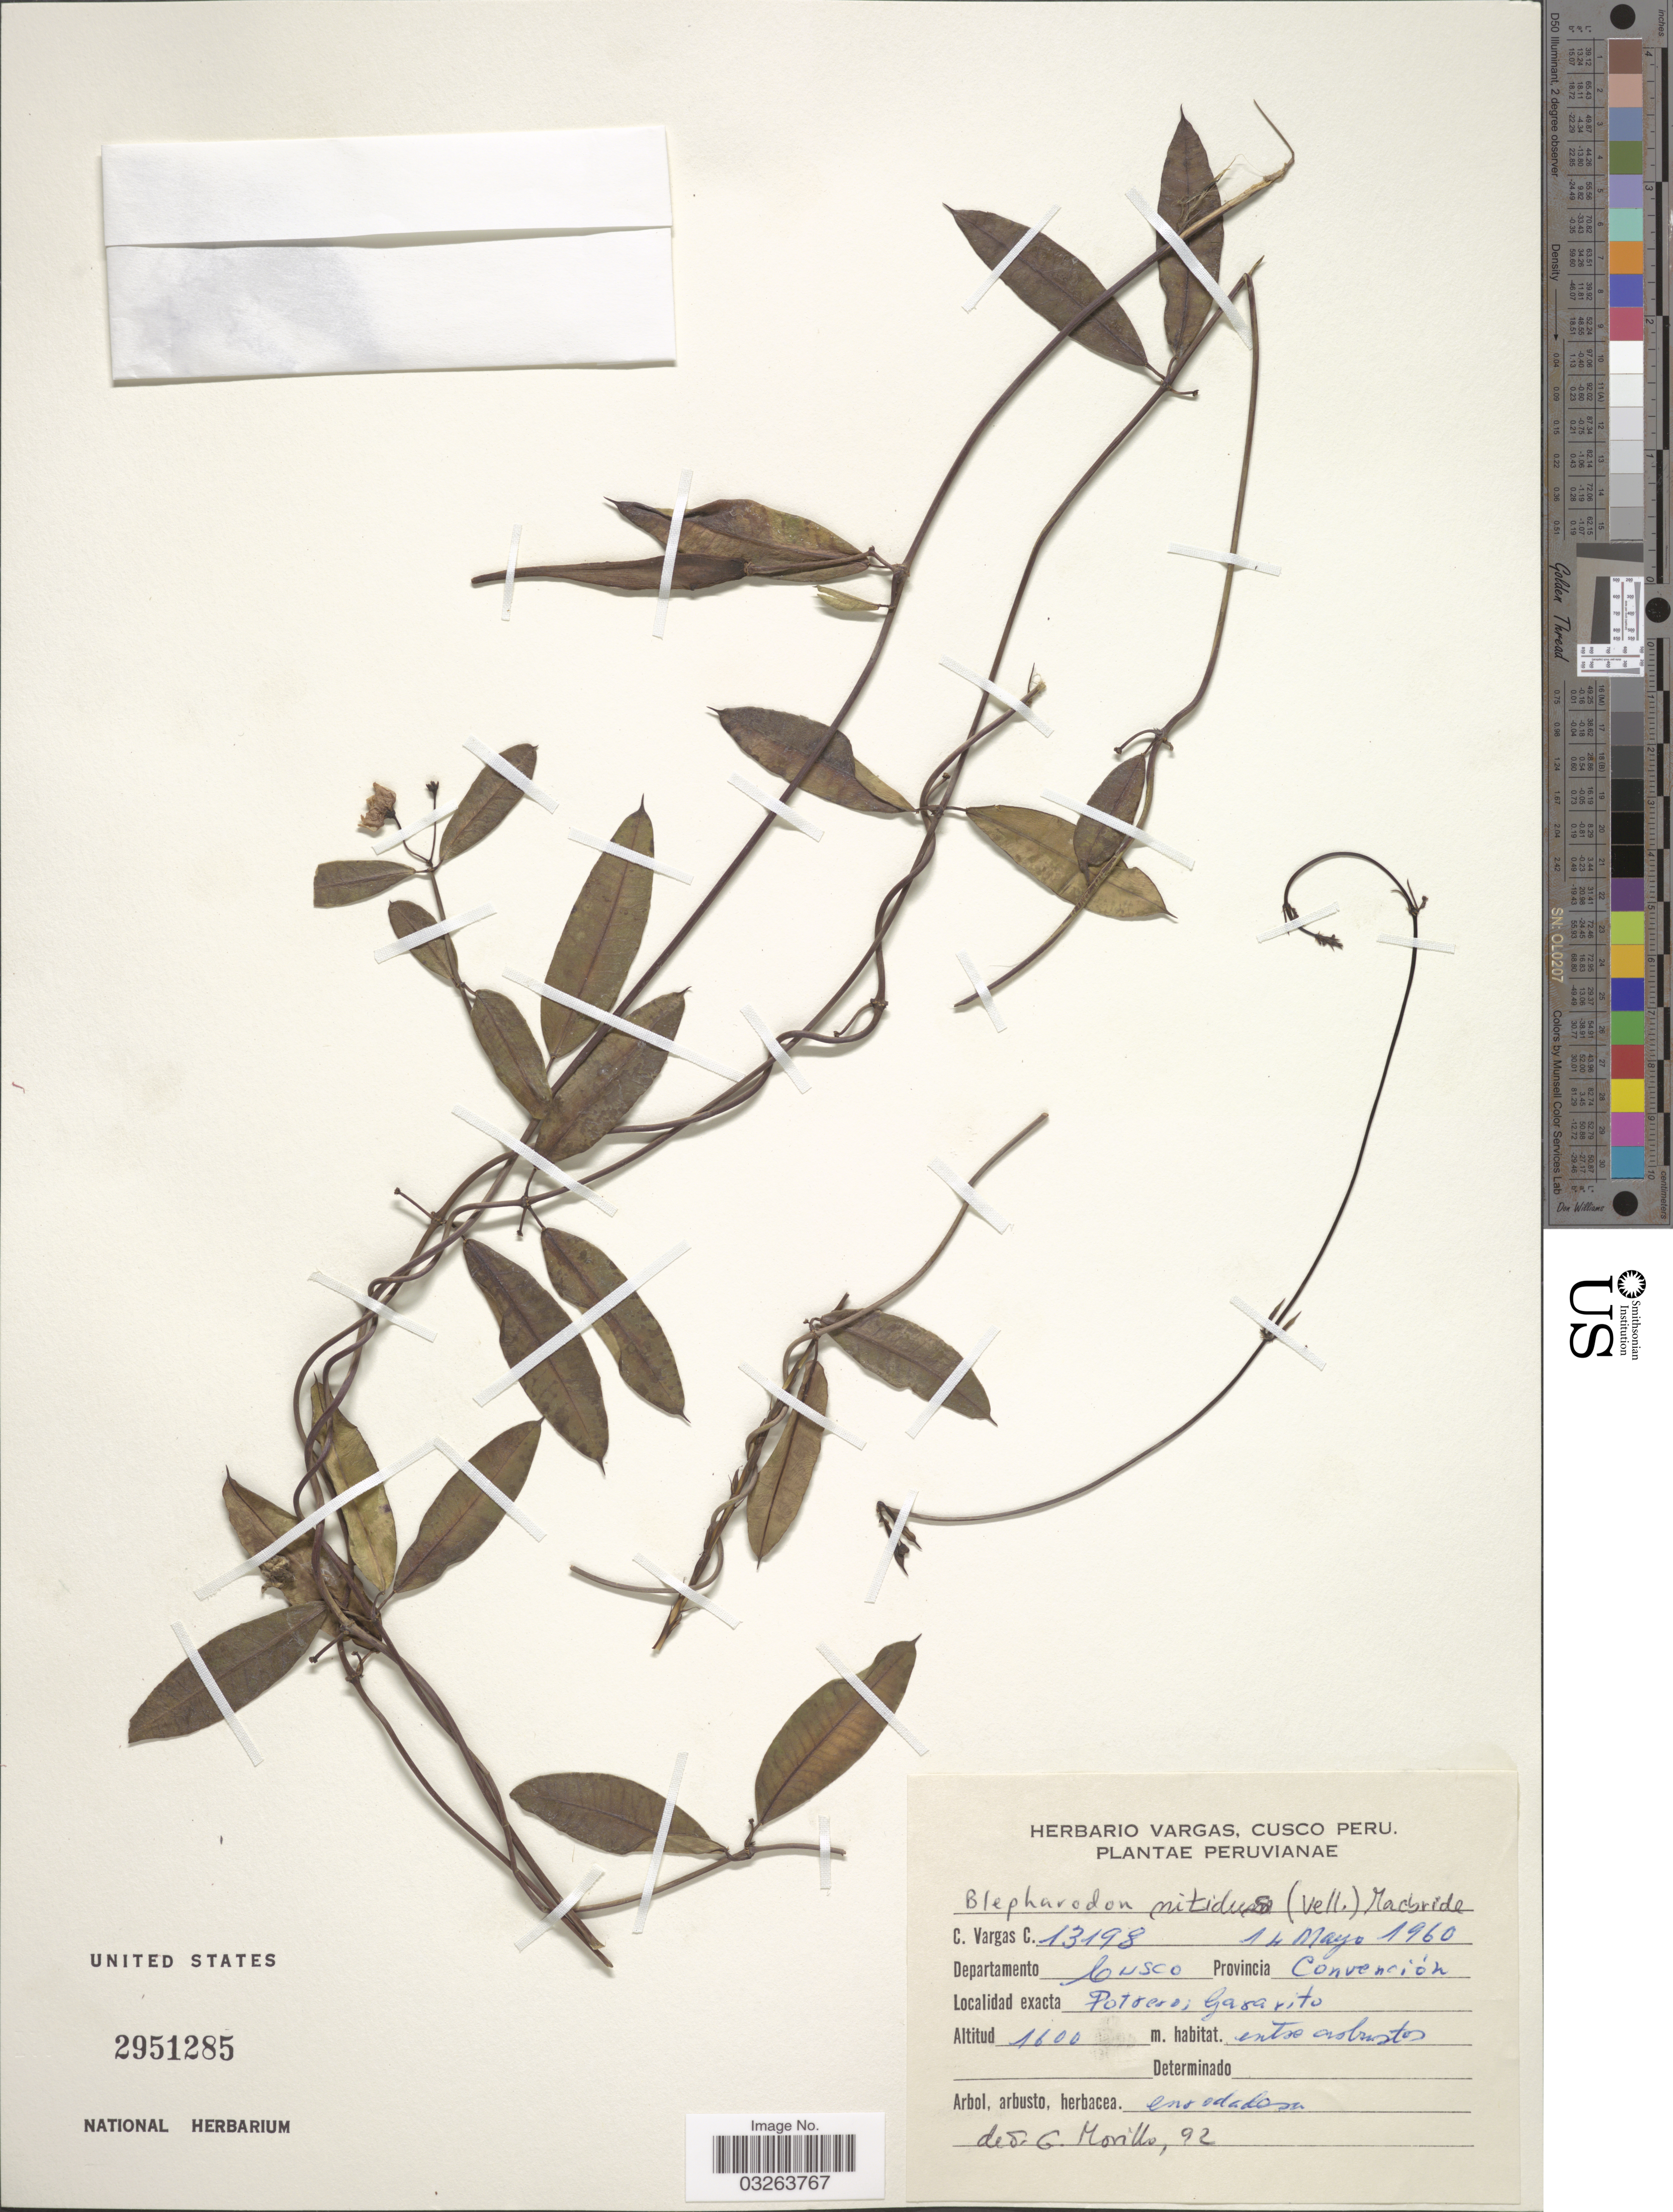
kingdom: Plantae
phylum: Tracheophyta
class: Magnoliopsida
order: Gentianales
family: Apocynaceae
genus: Blepharodon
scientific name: Blepharodon nitidum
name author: (Vell.) J.F. Macbr.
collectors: C. Vargas Calderón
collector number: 13198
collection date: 1960-05-14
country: Peru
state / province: Cusco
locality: Departamento Cusco. Provincia Convención. Potrero; Gasarito.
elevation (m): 1600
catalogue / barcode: US 2951285